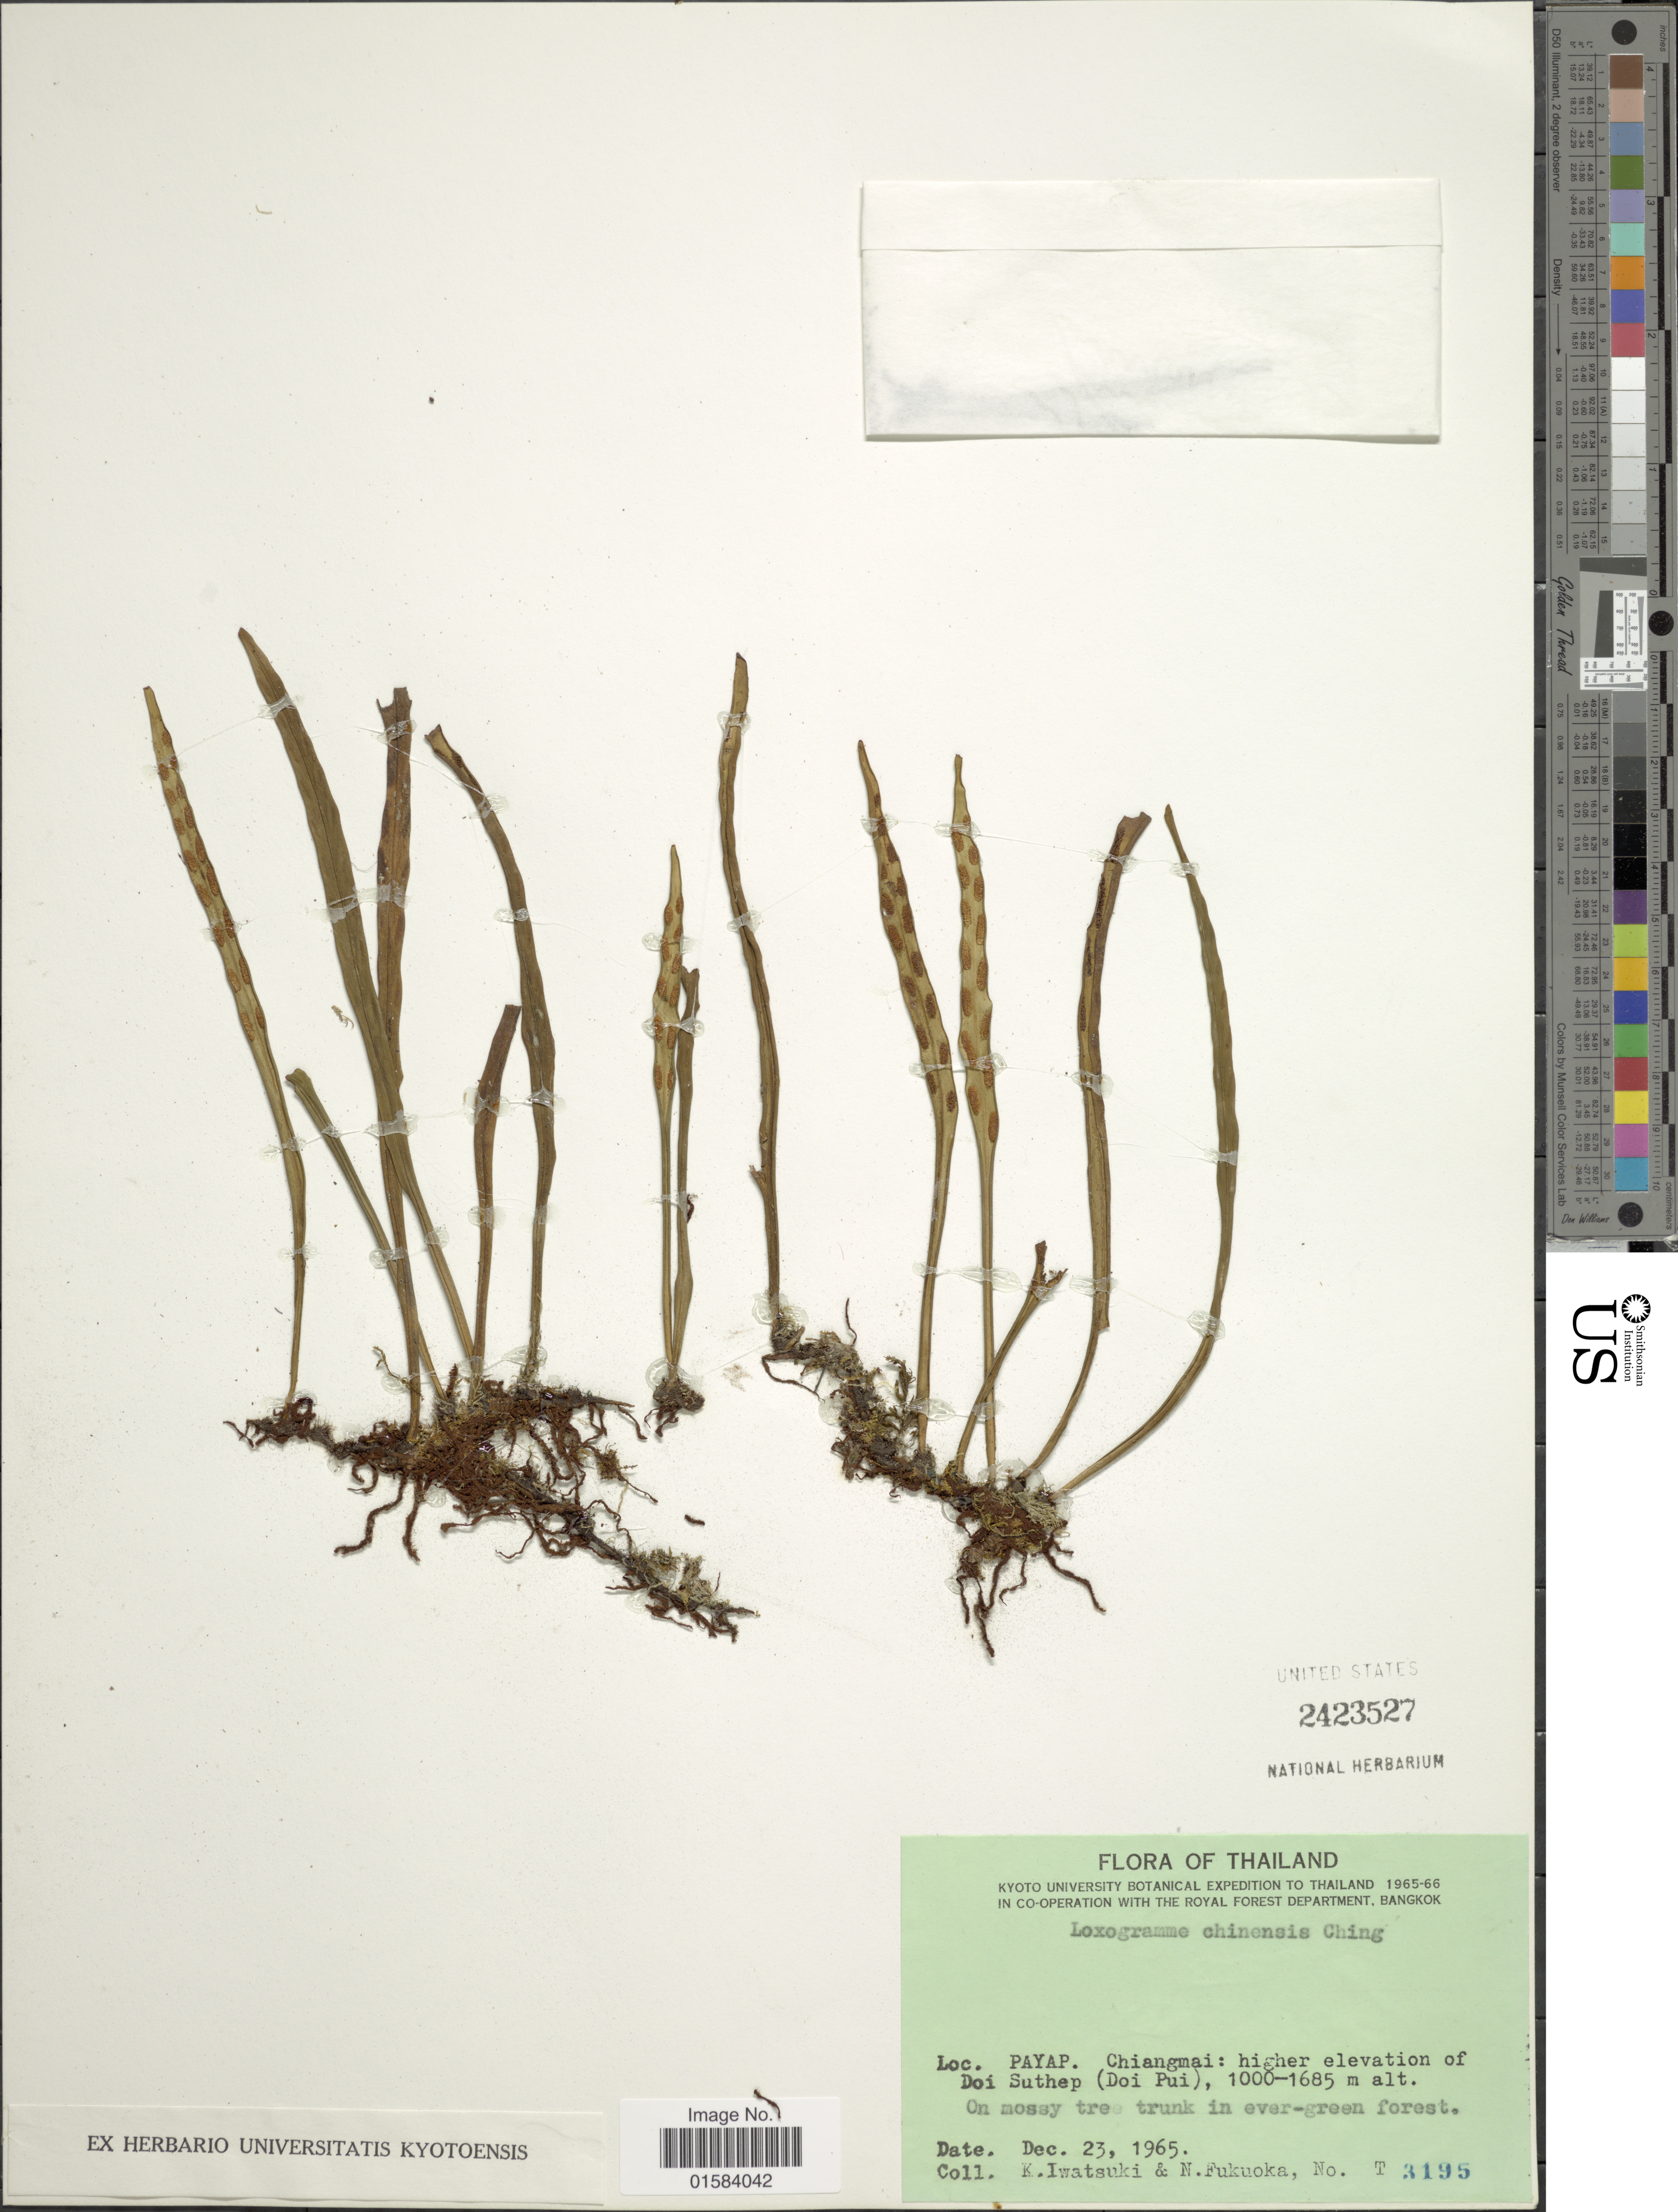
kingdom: Plantae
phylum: Tracheophyta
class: Polypodiopsida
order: Polypodiales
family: Polypodiaceae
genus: Loxogramme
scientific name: Loxogramme chinensis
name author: Ching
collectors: K. Iwatsuki & N. Fukuoka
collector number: T 3195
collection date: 1965-12-23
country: Thailand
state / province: Chiang Mai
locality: Payap. Chiangmai: higher elevation of Doi Suthep (Doi Pui)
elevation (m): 1000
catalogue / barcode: US 2423527